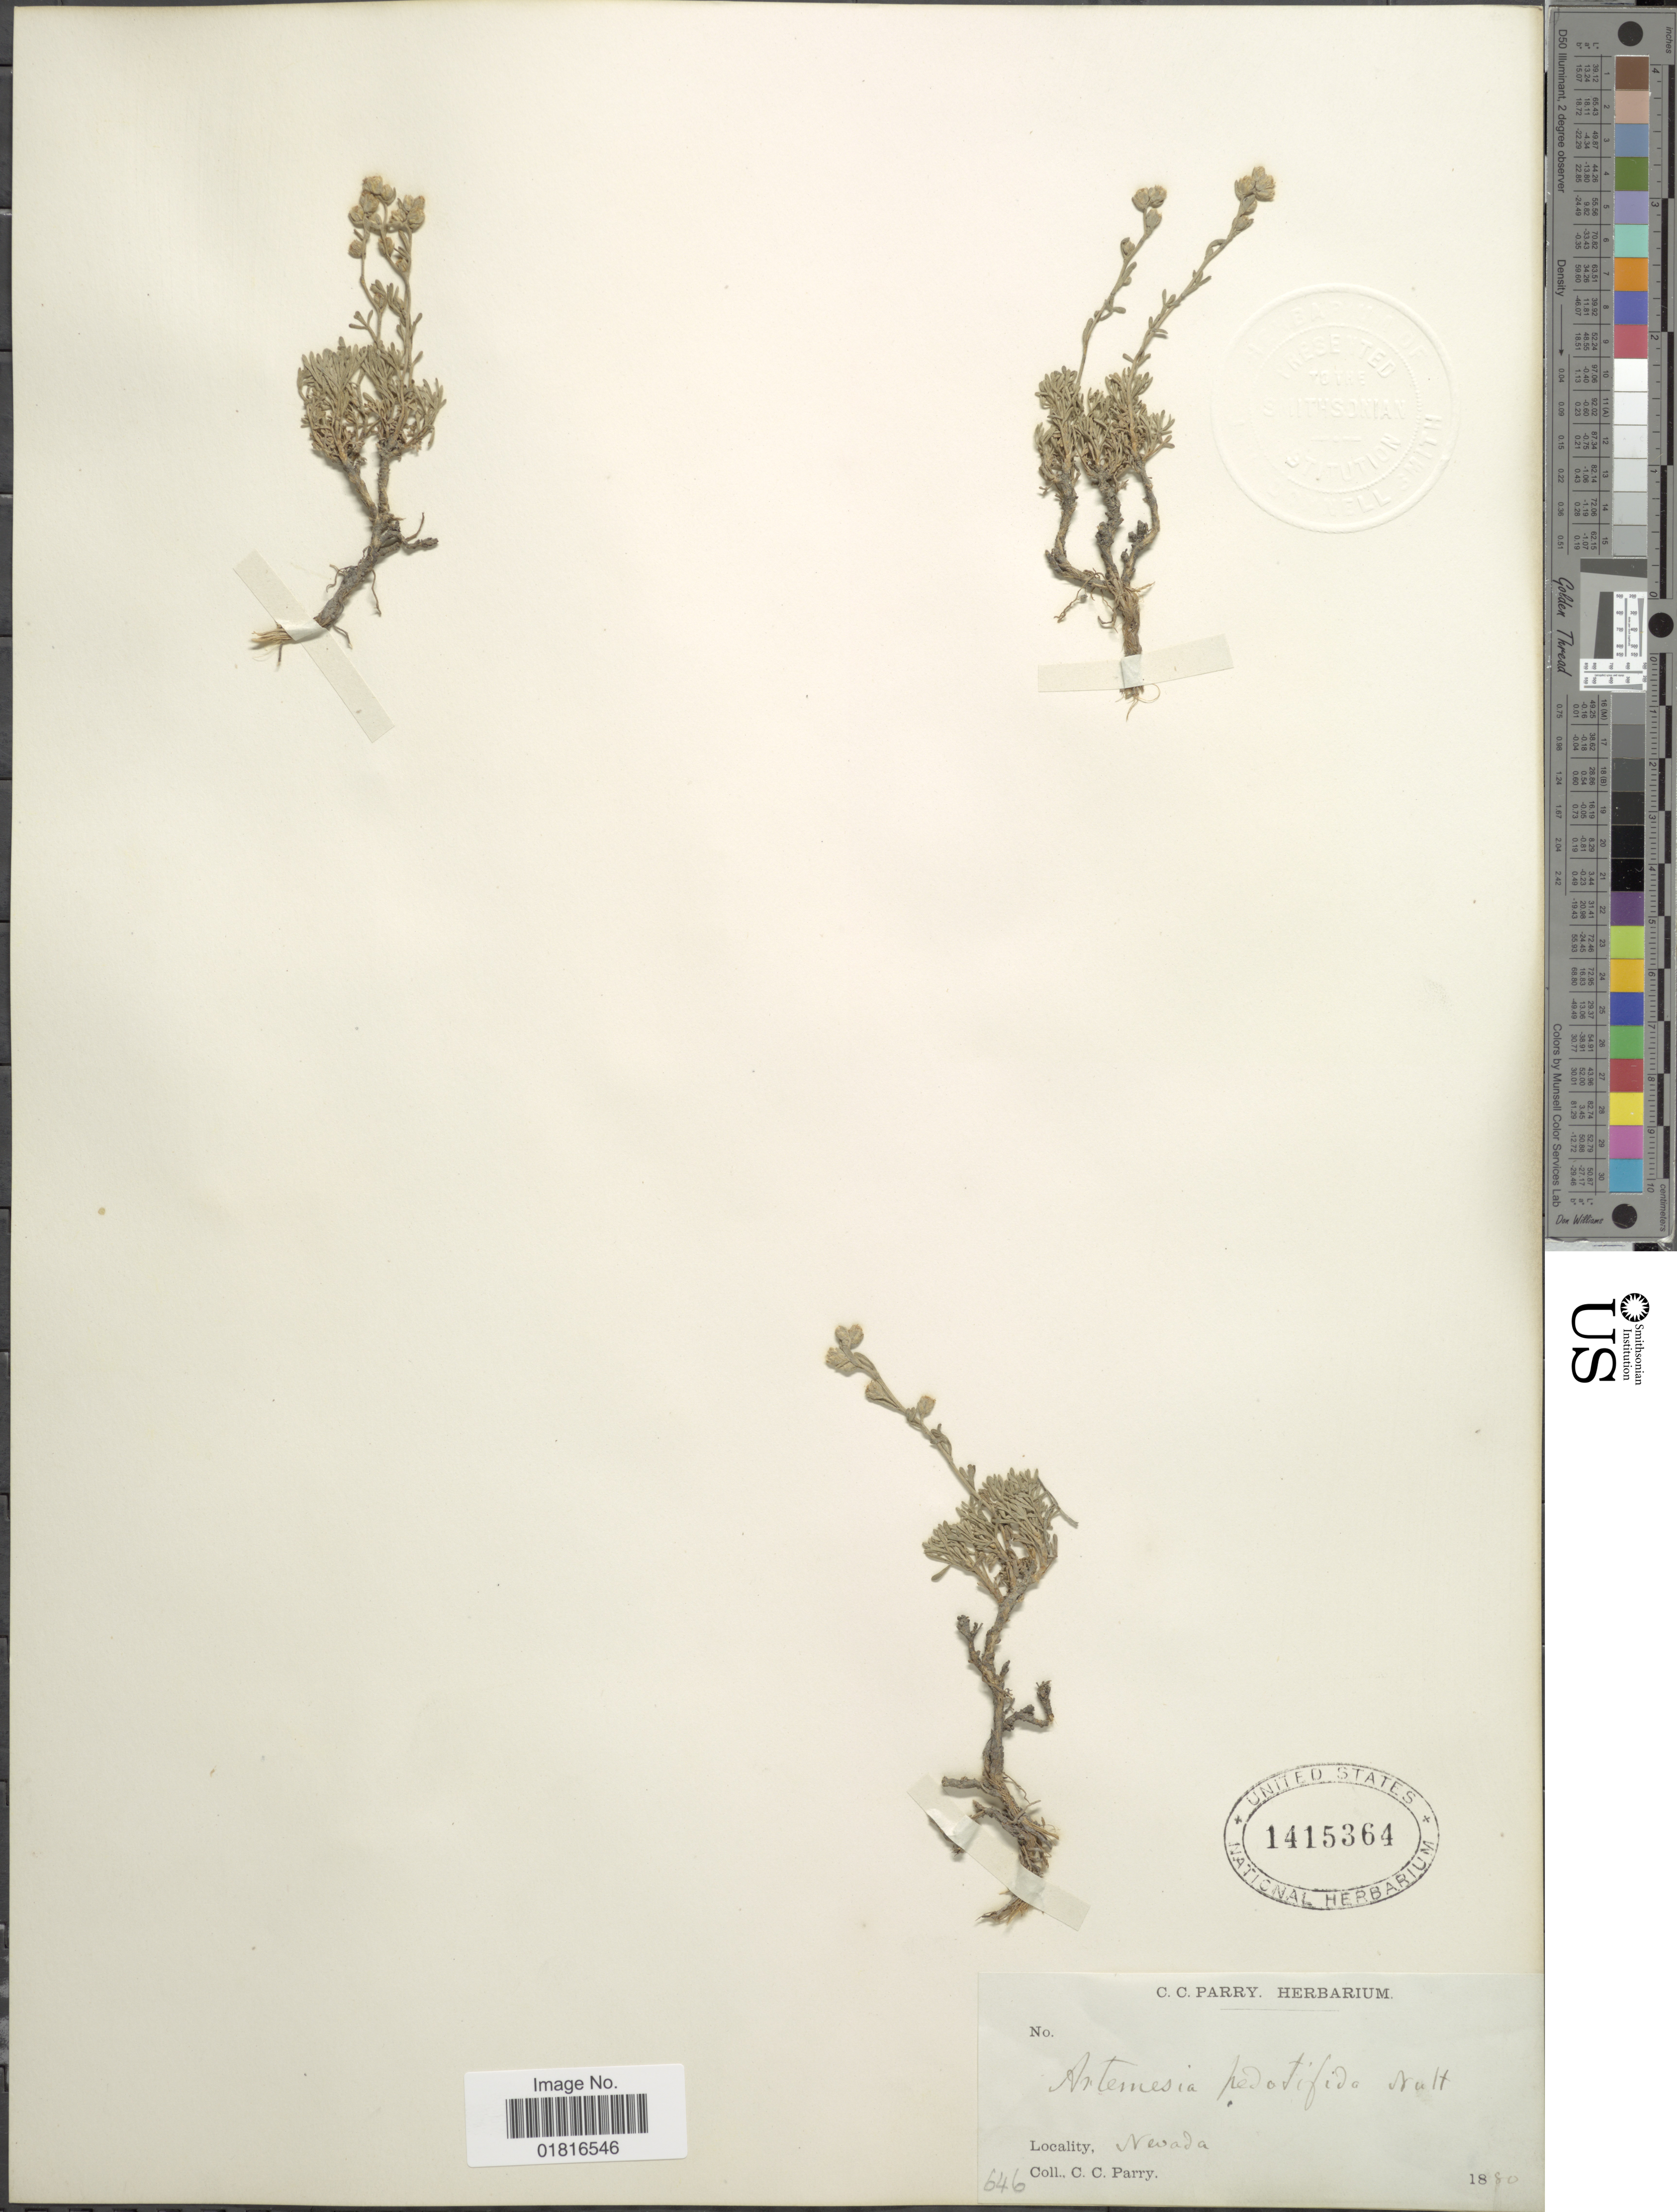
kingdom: Plantae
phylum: Tracheophyta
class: Magnoliopsida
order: Asterales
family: Asteraceae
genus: Artemisia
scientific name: Artemisia pedatifida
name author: Nutt.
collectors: C. C. Parry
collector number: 646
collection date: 1880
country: United States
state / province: Nevada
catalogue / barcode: US 1415364